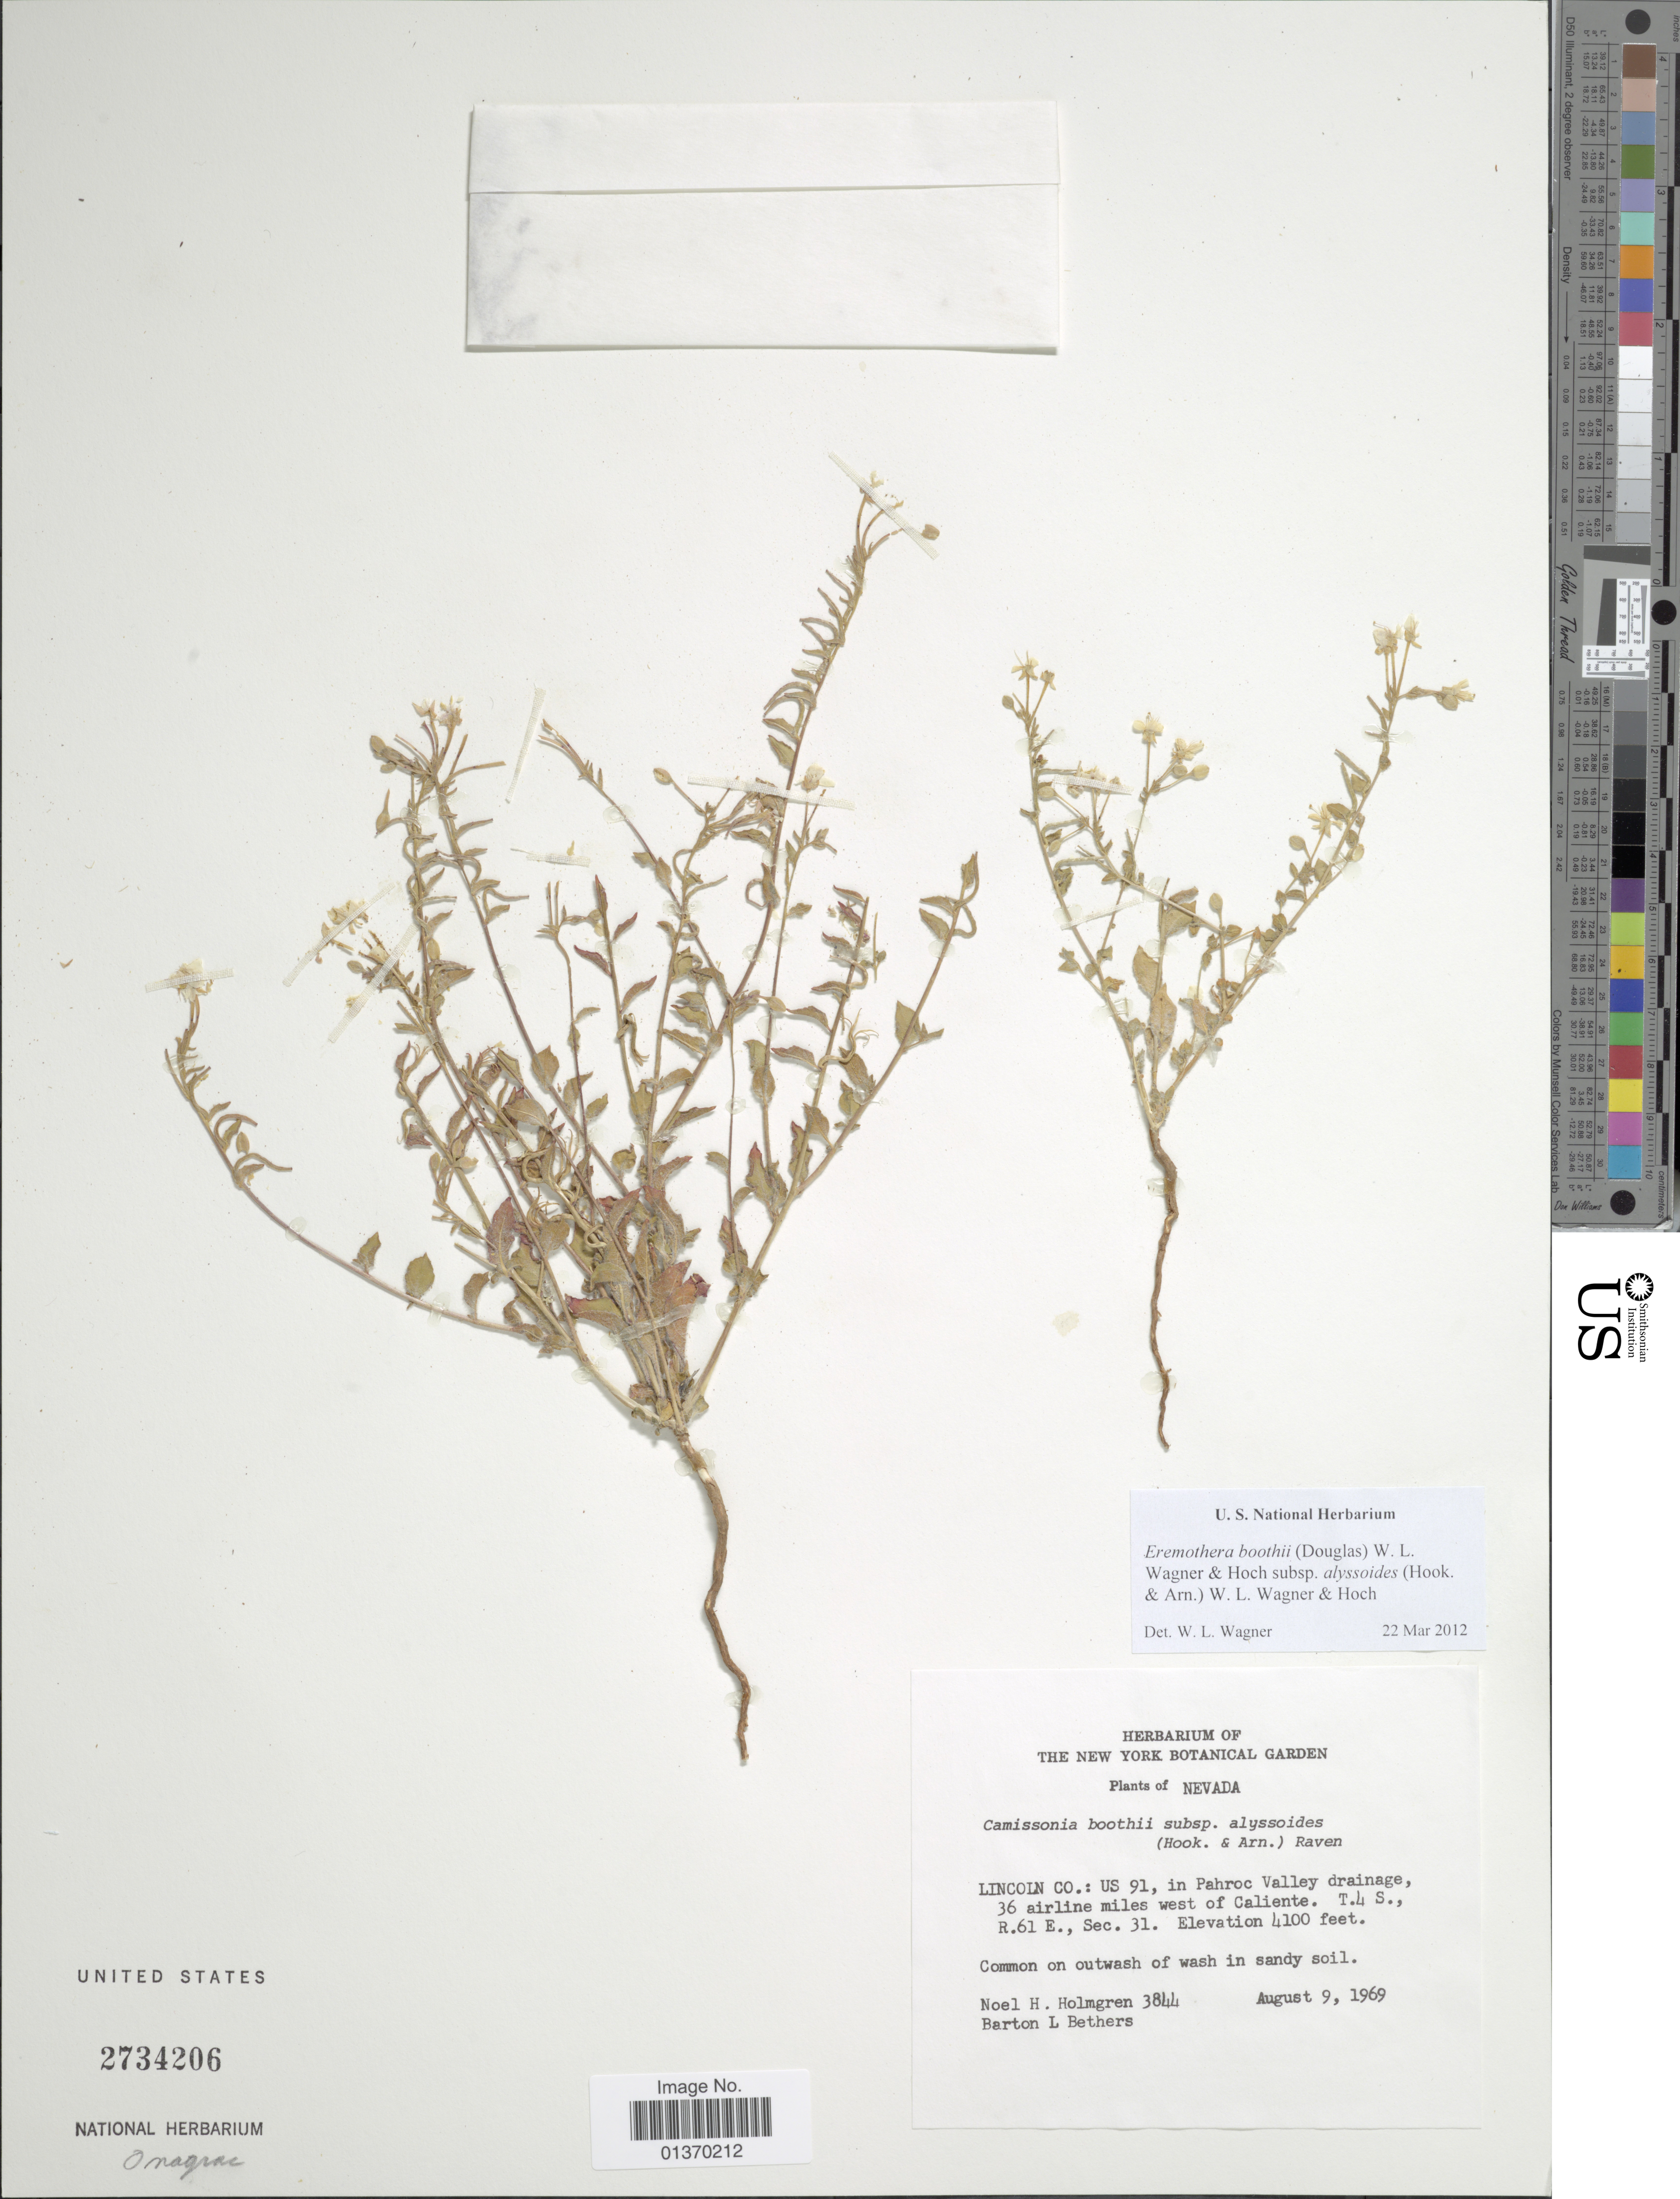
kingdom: Plantae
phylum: Tracheophyta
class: Magnoliopsida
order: Myrtales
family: Onagraceae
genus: Eremothera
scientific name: Eremothera boothii subsp. alyssoides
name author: (Hook. & Arn.) W.L. Wagner & Hoch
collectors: N. H. Holmgren & B. Bethers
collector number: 3844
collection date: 1969-08-09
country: United States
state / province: Nevada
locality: Lincoln Co.: US 91, in Pahroc Valley drainage, 36 airline miles west of Caliente. T.4 S., R.61 E., Sec. 31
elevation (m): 1250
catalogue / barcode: US 2734206